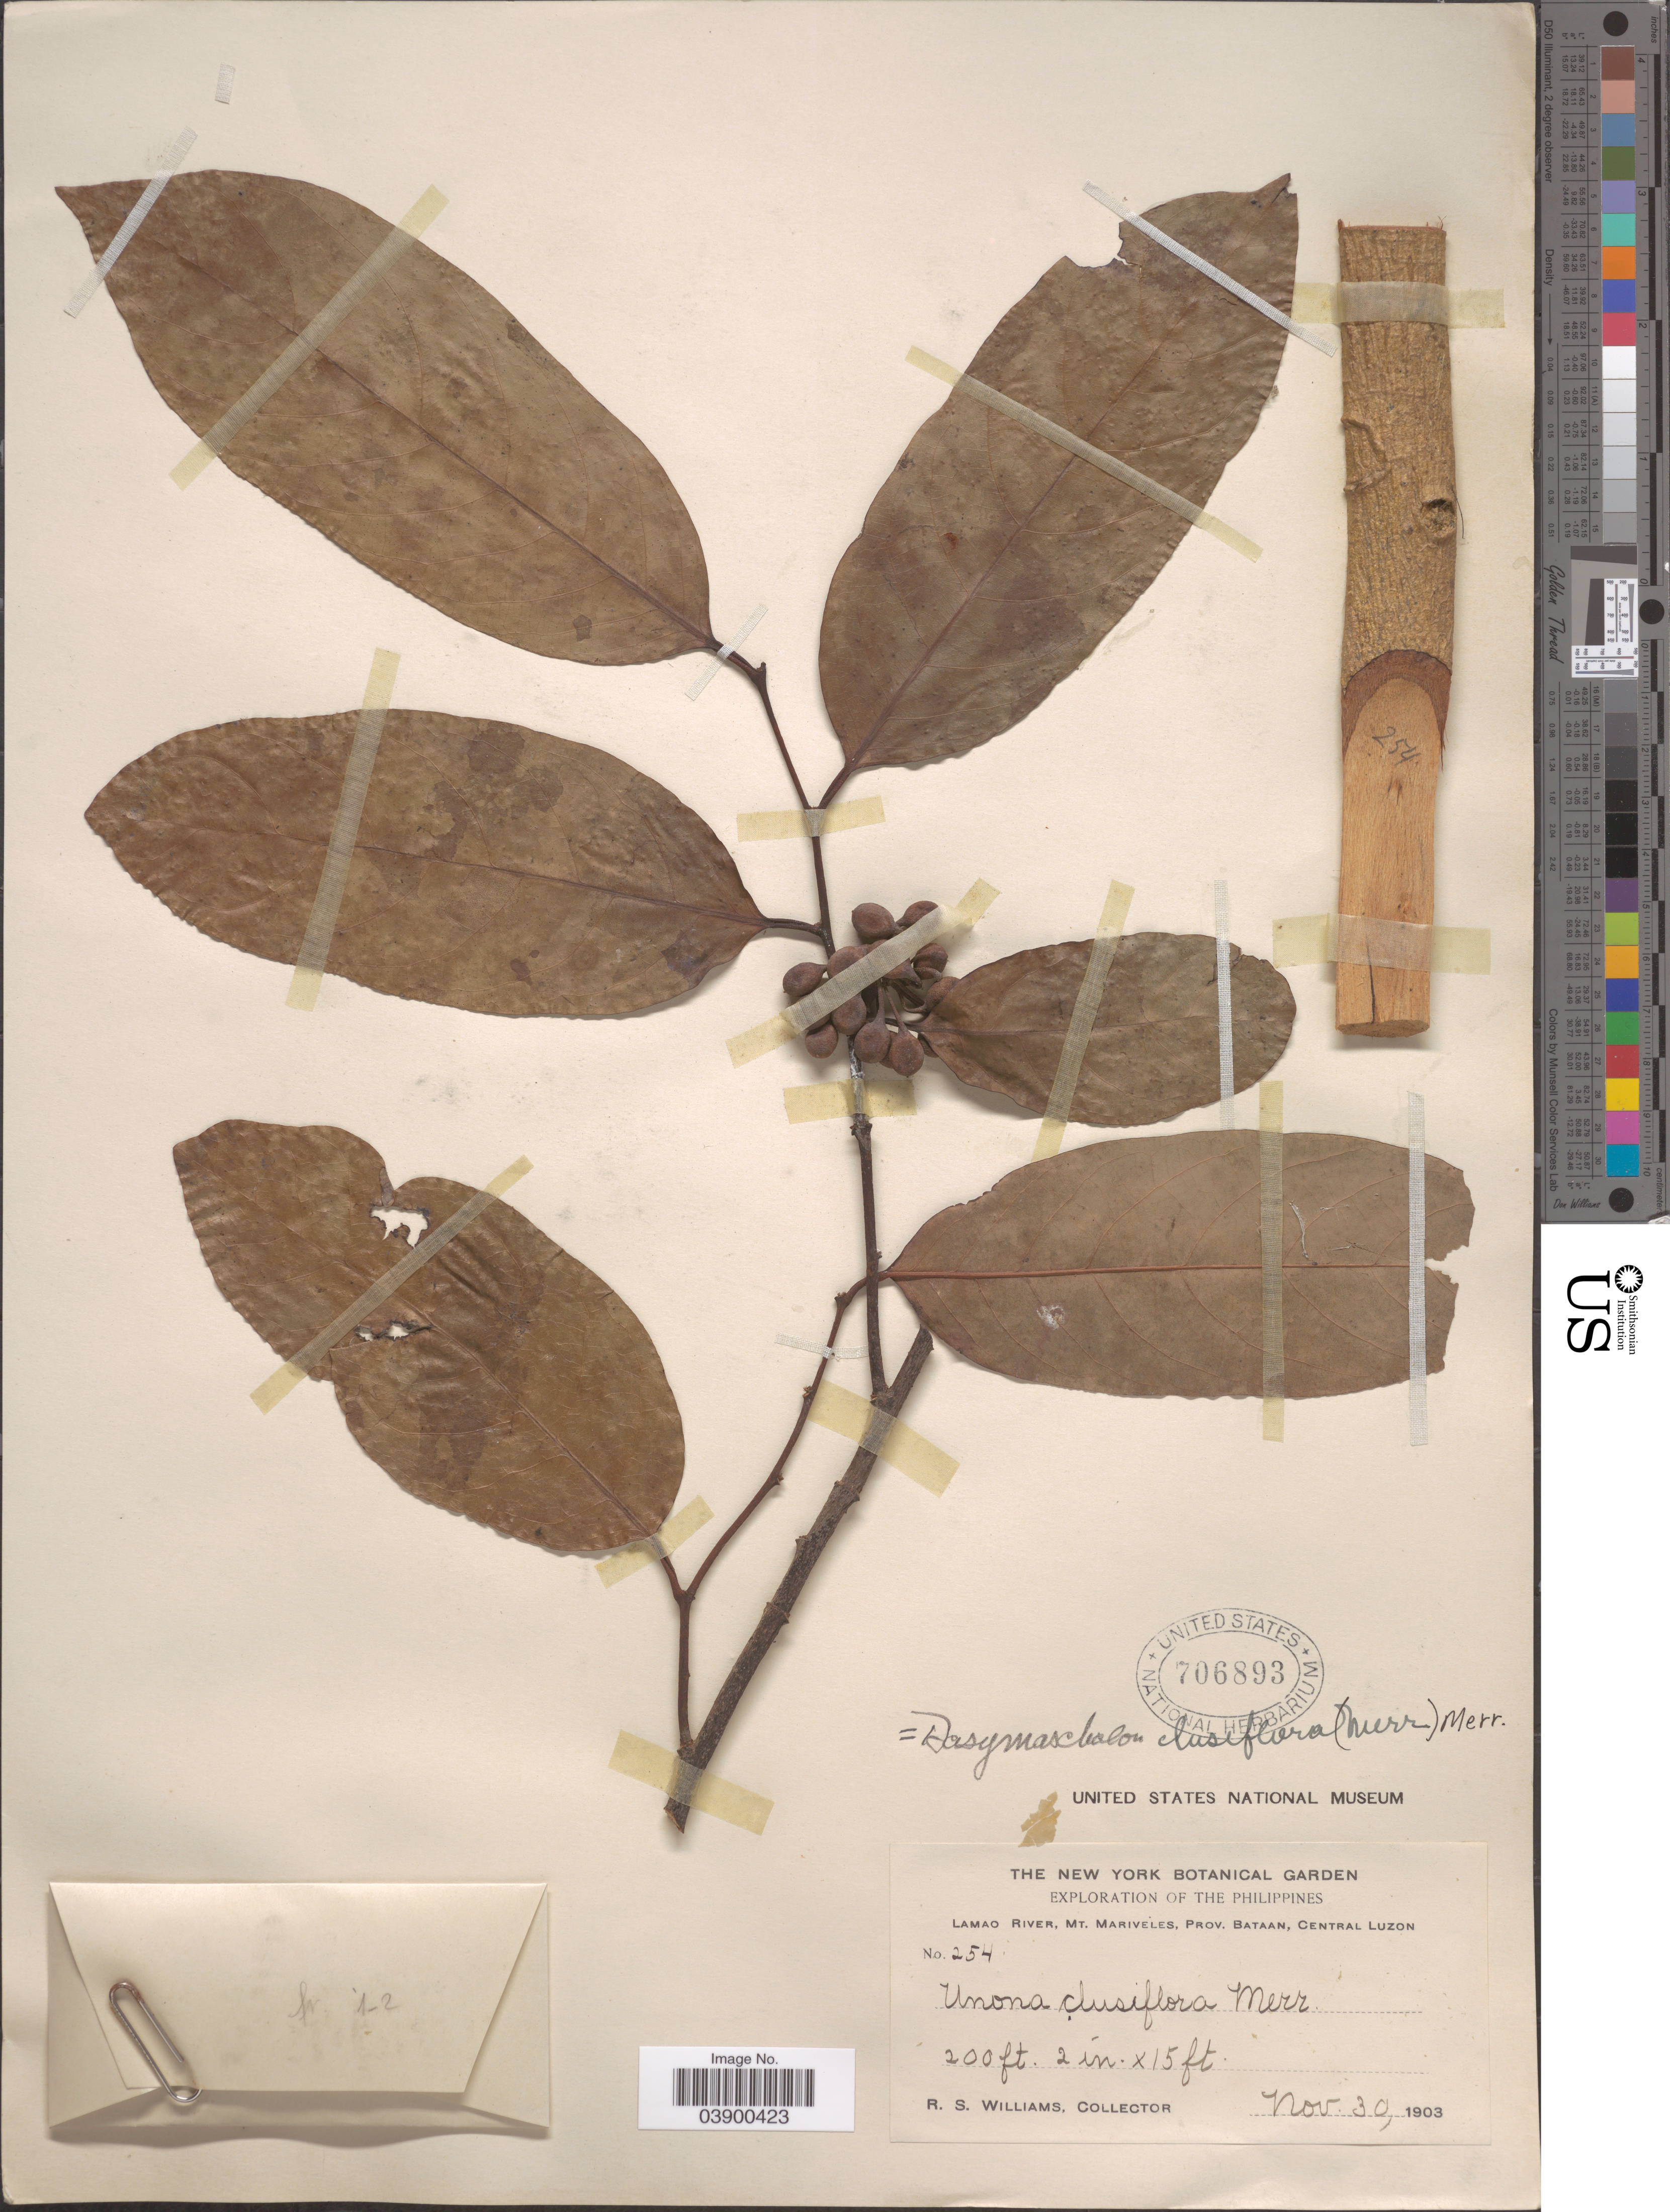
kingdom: Plantae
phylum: Tracheophyta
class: Magnoliopsida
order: Magnoliales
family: Annonaceae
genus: Dasymaschalon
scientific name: Dasymaschalon clusiflorum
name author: (Merr.) Merr.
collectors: R. S. Williams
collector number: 254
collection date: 1903-11-30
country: Philippines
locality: Lamao River, Mt. Mariveles, Prov. Bataan, Central Luzon.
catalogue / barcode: US 706893